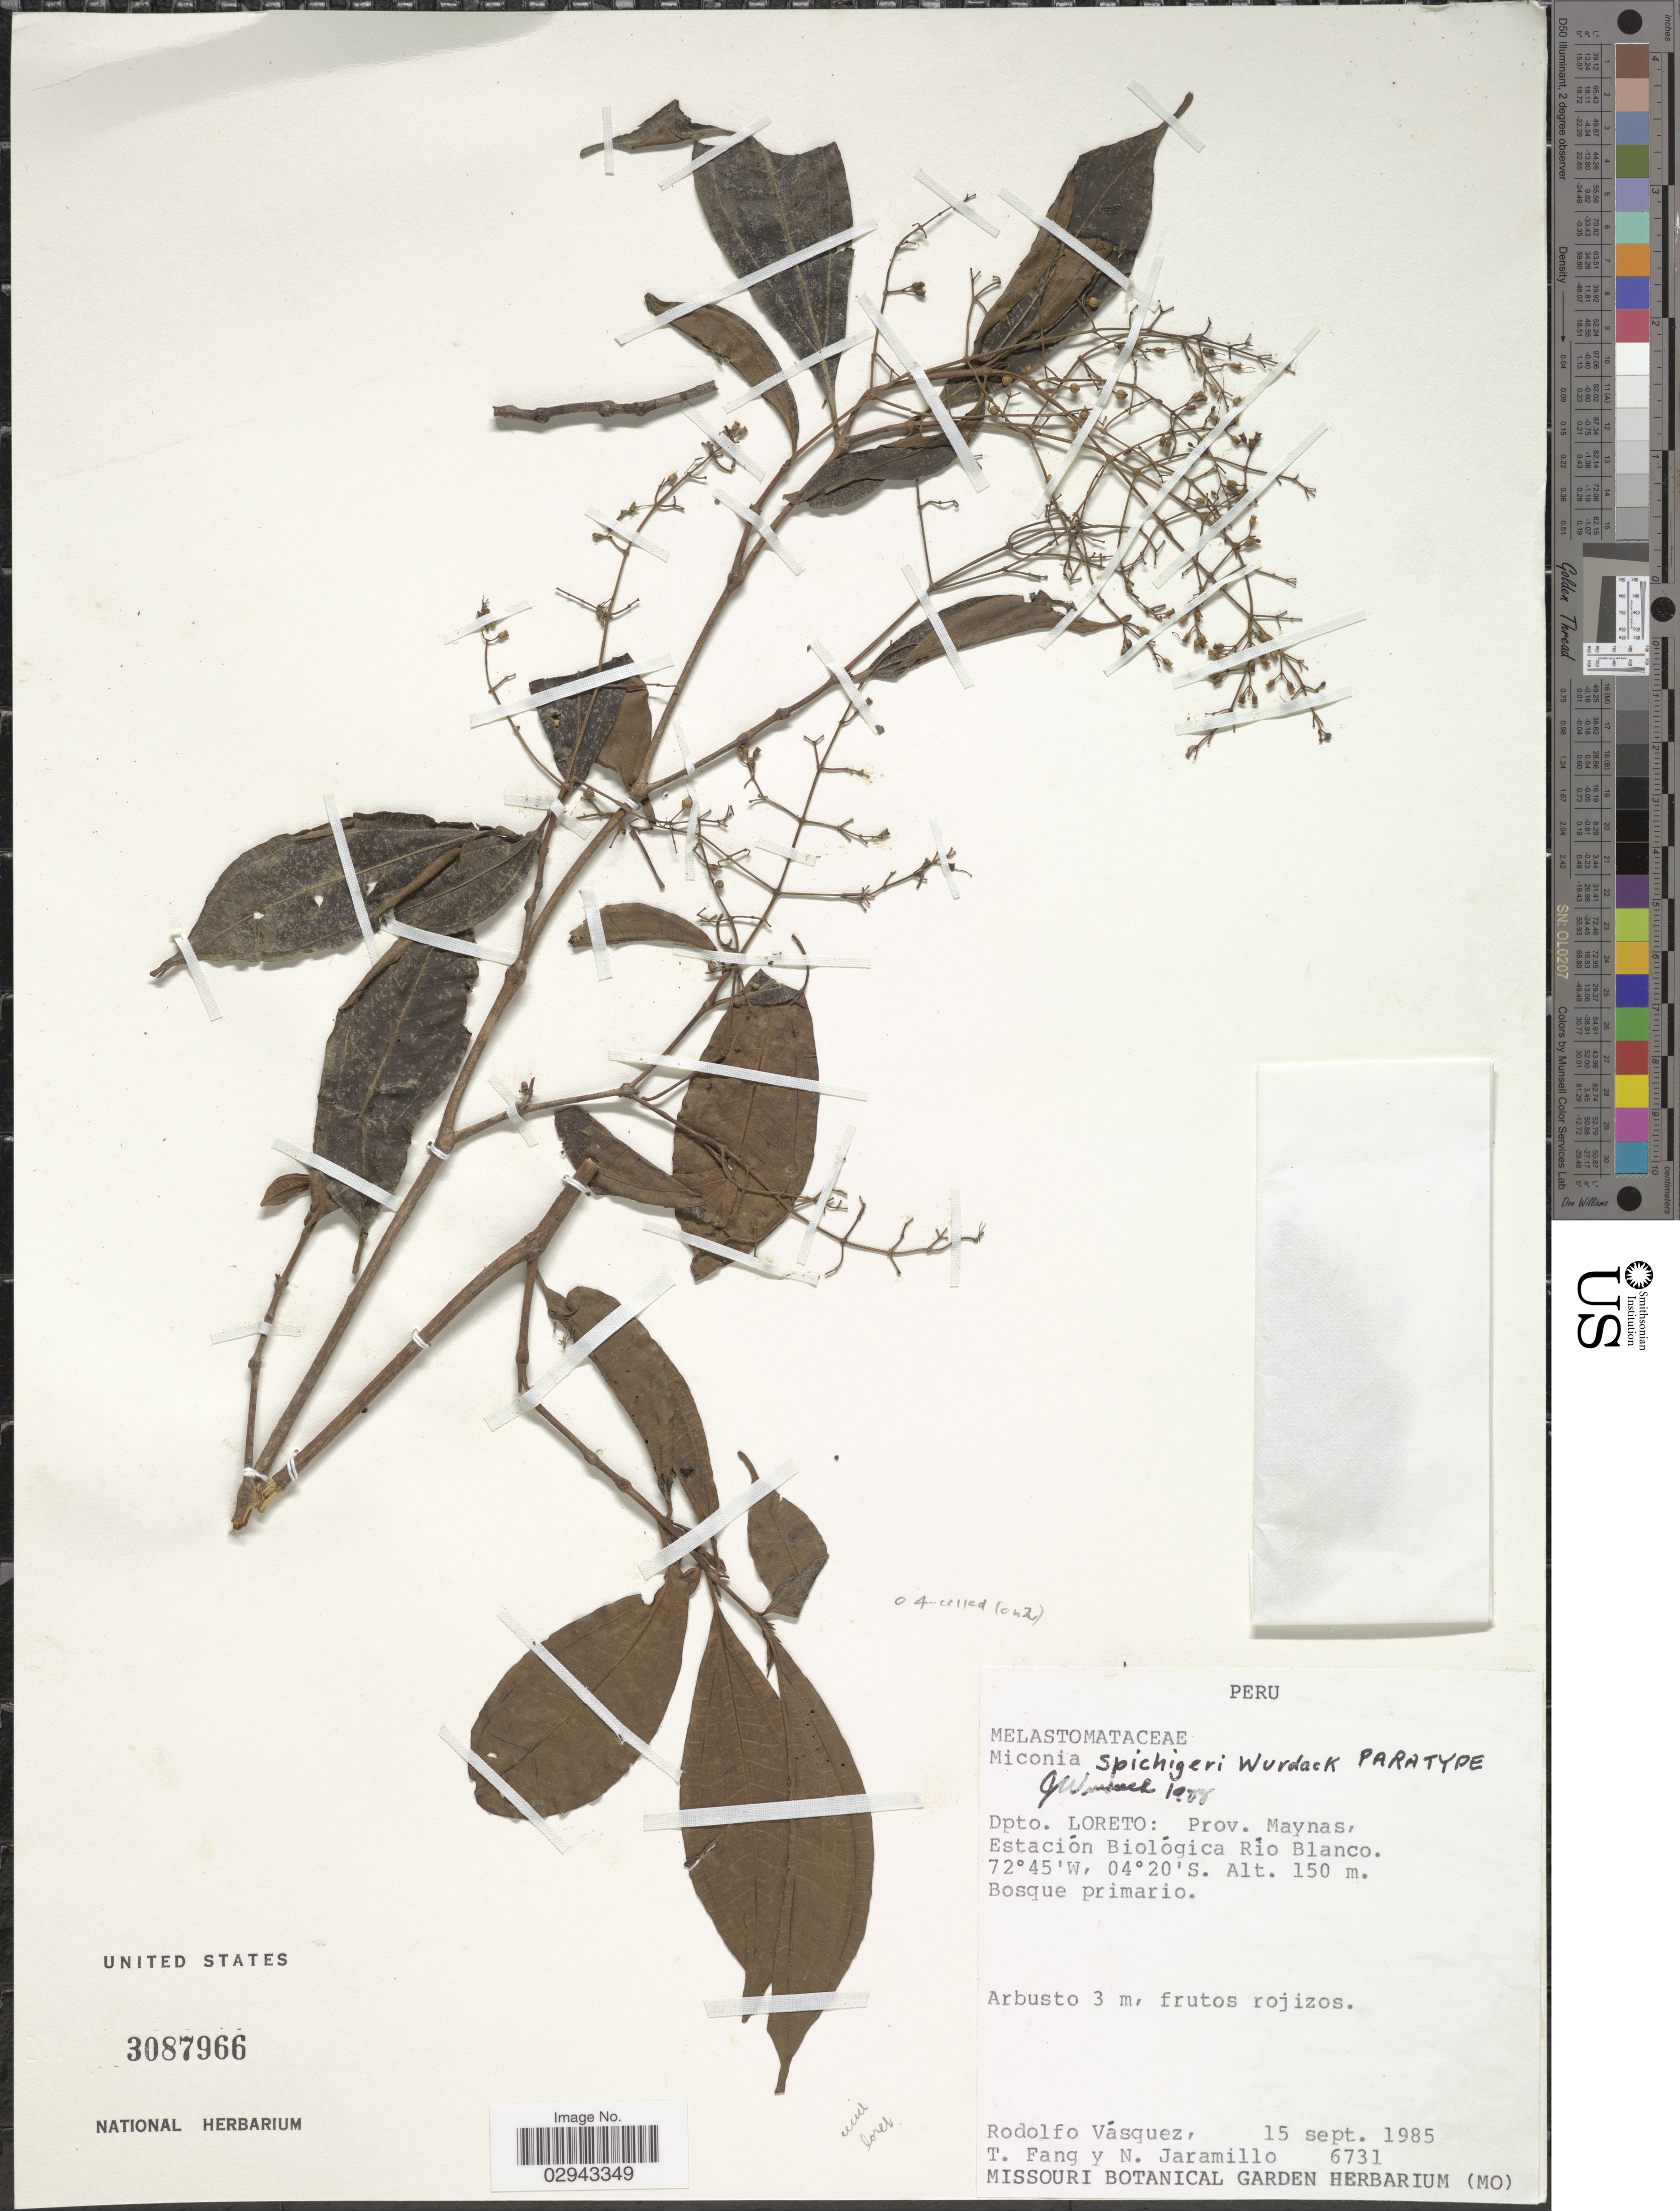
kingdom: Plantae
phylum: Tracheophyta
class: Magnoliopsida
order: Myrtales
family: Melastomataceae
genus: Miconia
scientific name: Miconia spichigeri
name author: Wurdack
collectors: R. Vásquez, T. Fang & N. Jaramillo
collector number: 6731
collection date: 1985-09-15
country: Peru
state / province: Loreto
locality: Dpto. Loreto: Prov. Maynas, Estación Biológica Río Blanco.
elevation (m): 150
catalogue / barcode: US 3087966